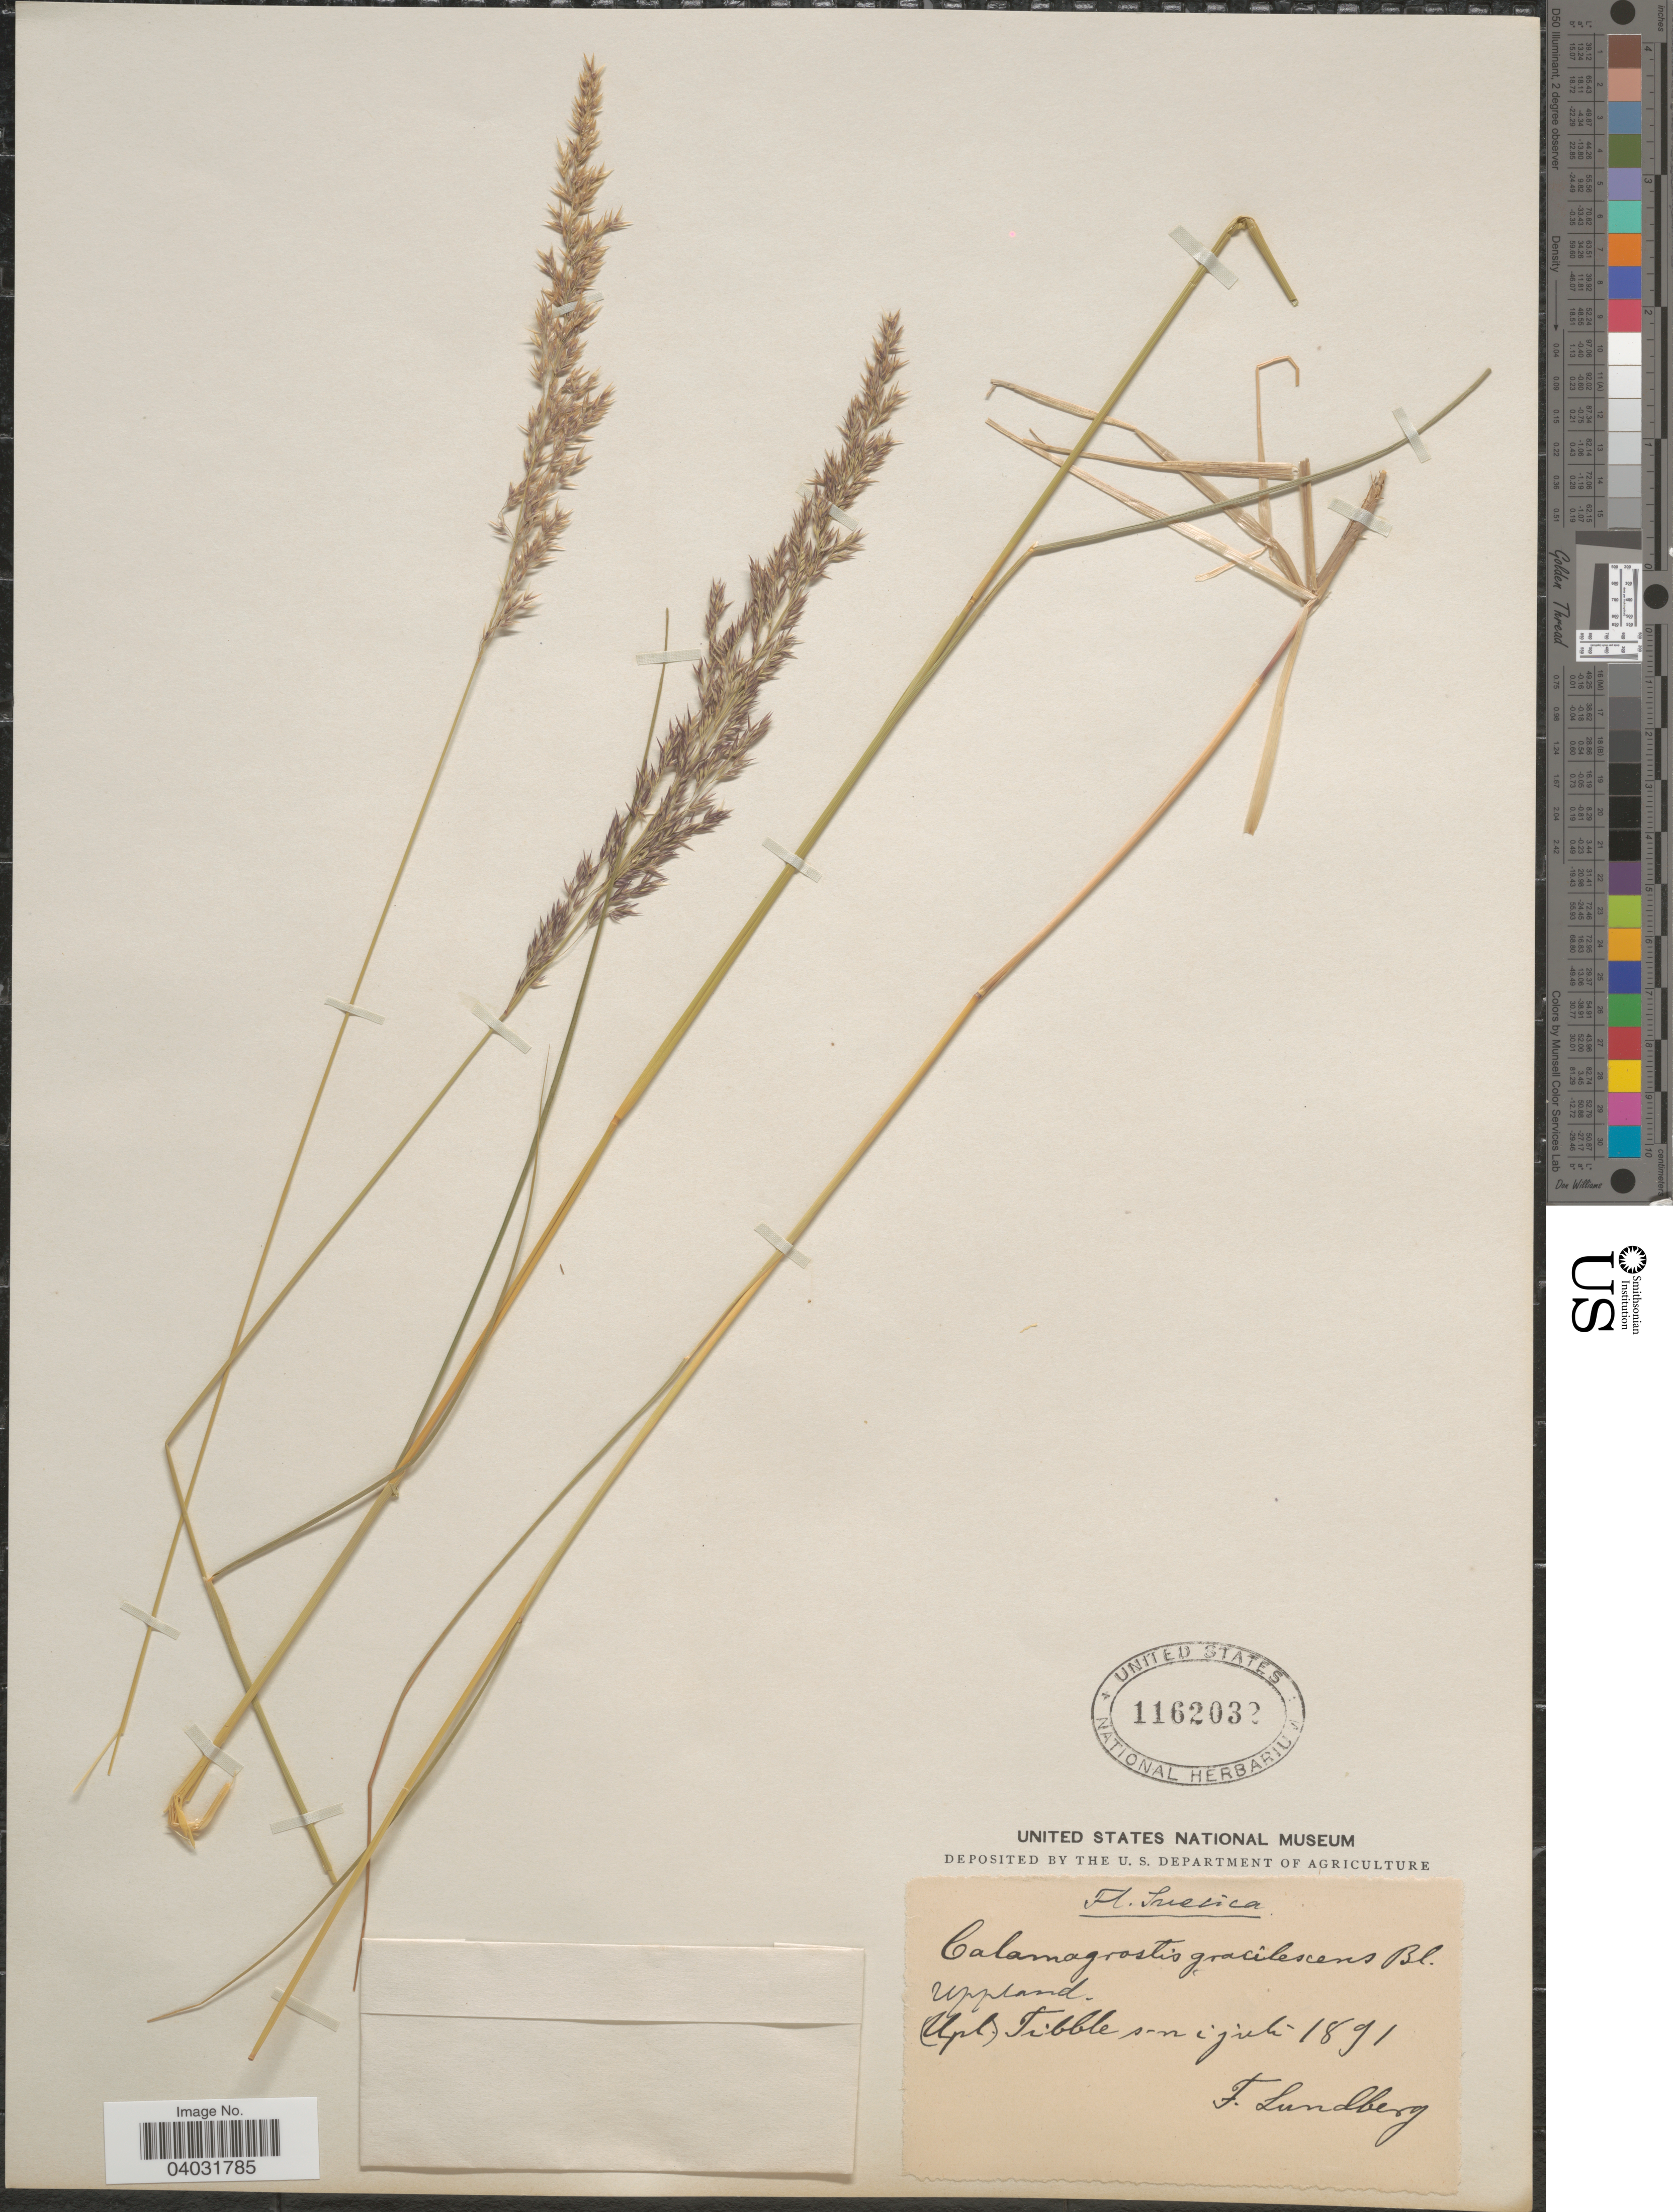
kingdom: Plantae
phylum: Tracheophyta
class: Liliopsida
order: Poales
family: Poaceae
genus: Calamagrostis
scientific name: Calamagrostis x gracilescens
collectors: F. Lundberg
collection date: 1891-07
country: Sweden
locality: Suecica. (Upl.) Tibble s. n. i.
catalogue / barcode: US 1162032